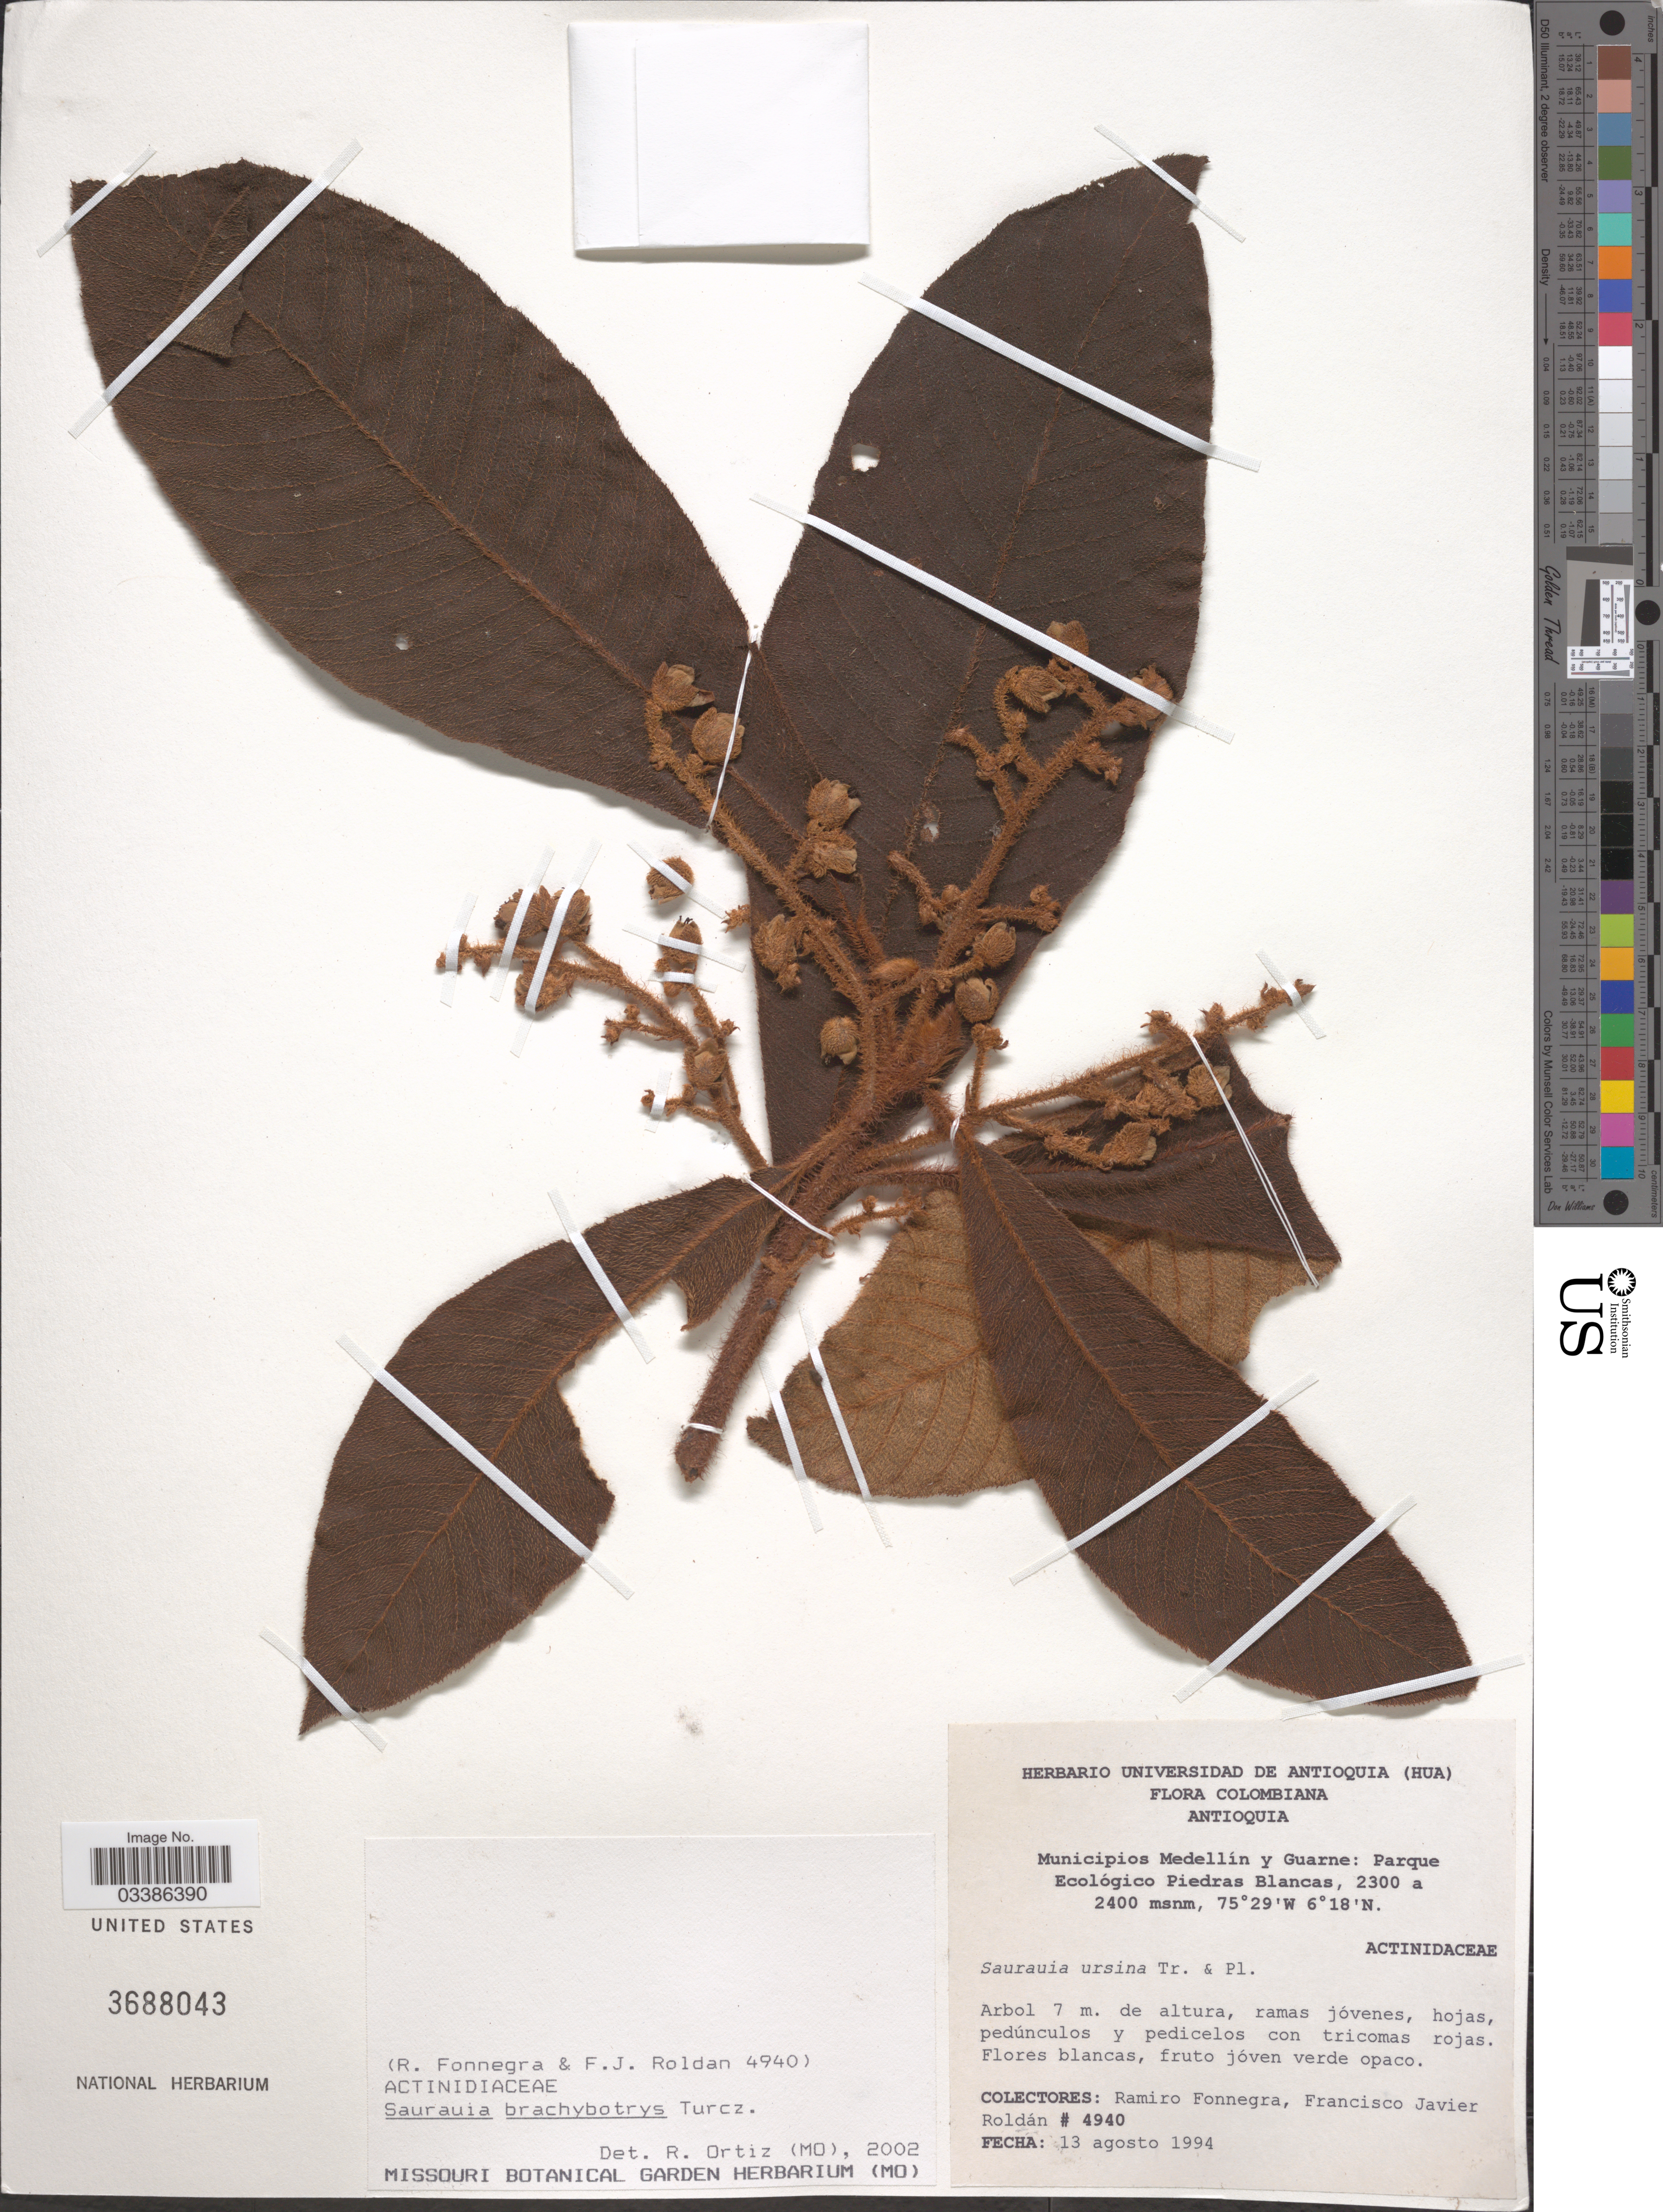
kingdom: Plantae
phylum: Tracheophyta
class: Magnoliopsida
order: Ericales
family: Actinidiaceae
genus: Saurauia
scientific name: Saurauia brachybotrys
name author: Turcz.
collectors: R. Fonnegra & F. J. Roldán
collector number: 4940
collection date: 1994-08-13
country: Colombia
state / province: Antioquia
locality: Municipios Medellín y Guarne: Parque Ecológico Piedras Blancas.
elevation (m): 2300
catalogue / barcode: US 3688043